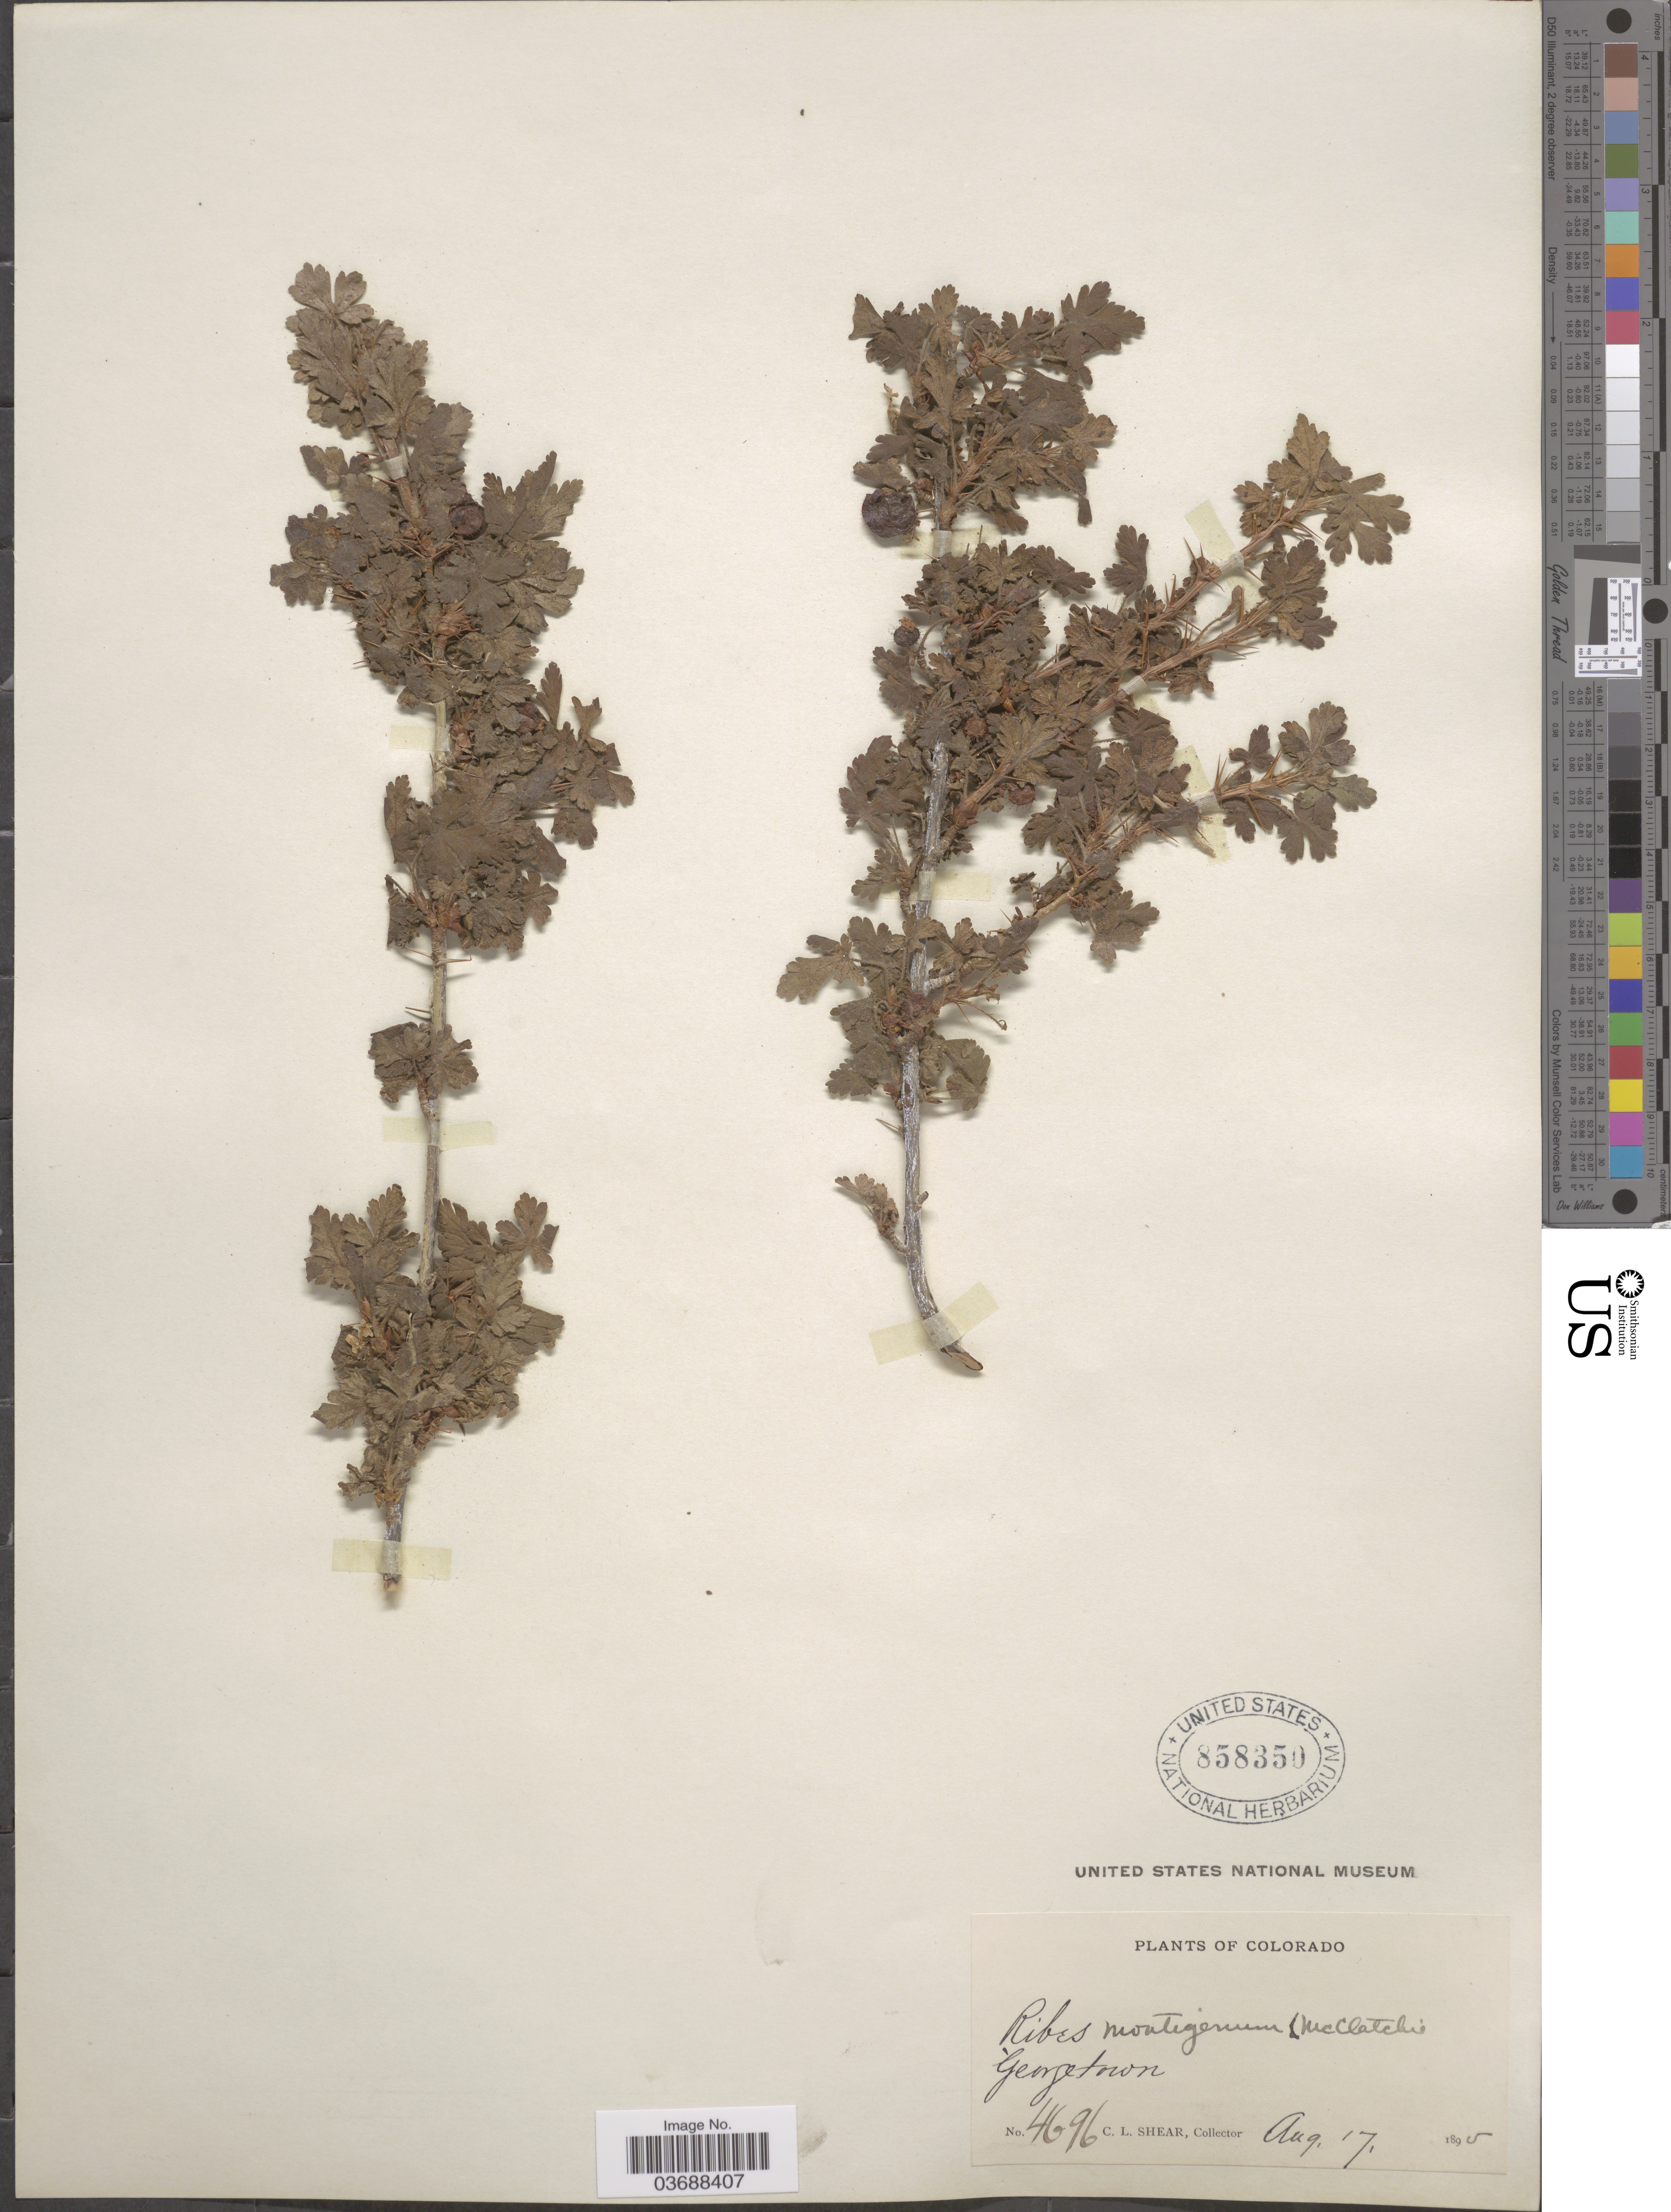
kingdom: Plantae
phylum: Tracheophyta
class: Magnoliopsida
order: Saxifragales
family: Grossulariaceae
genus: Ribes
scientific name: Ribes montigenum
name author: McClatchie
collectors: C. L. Shear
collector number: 4696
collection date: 1895-08-17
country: United States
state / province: Colorado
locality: Georgetown.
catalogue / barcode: US 858350